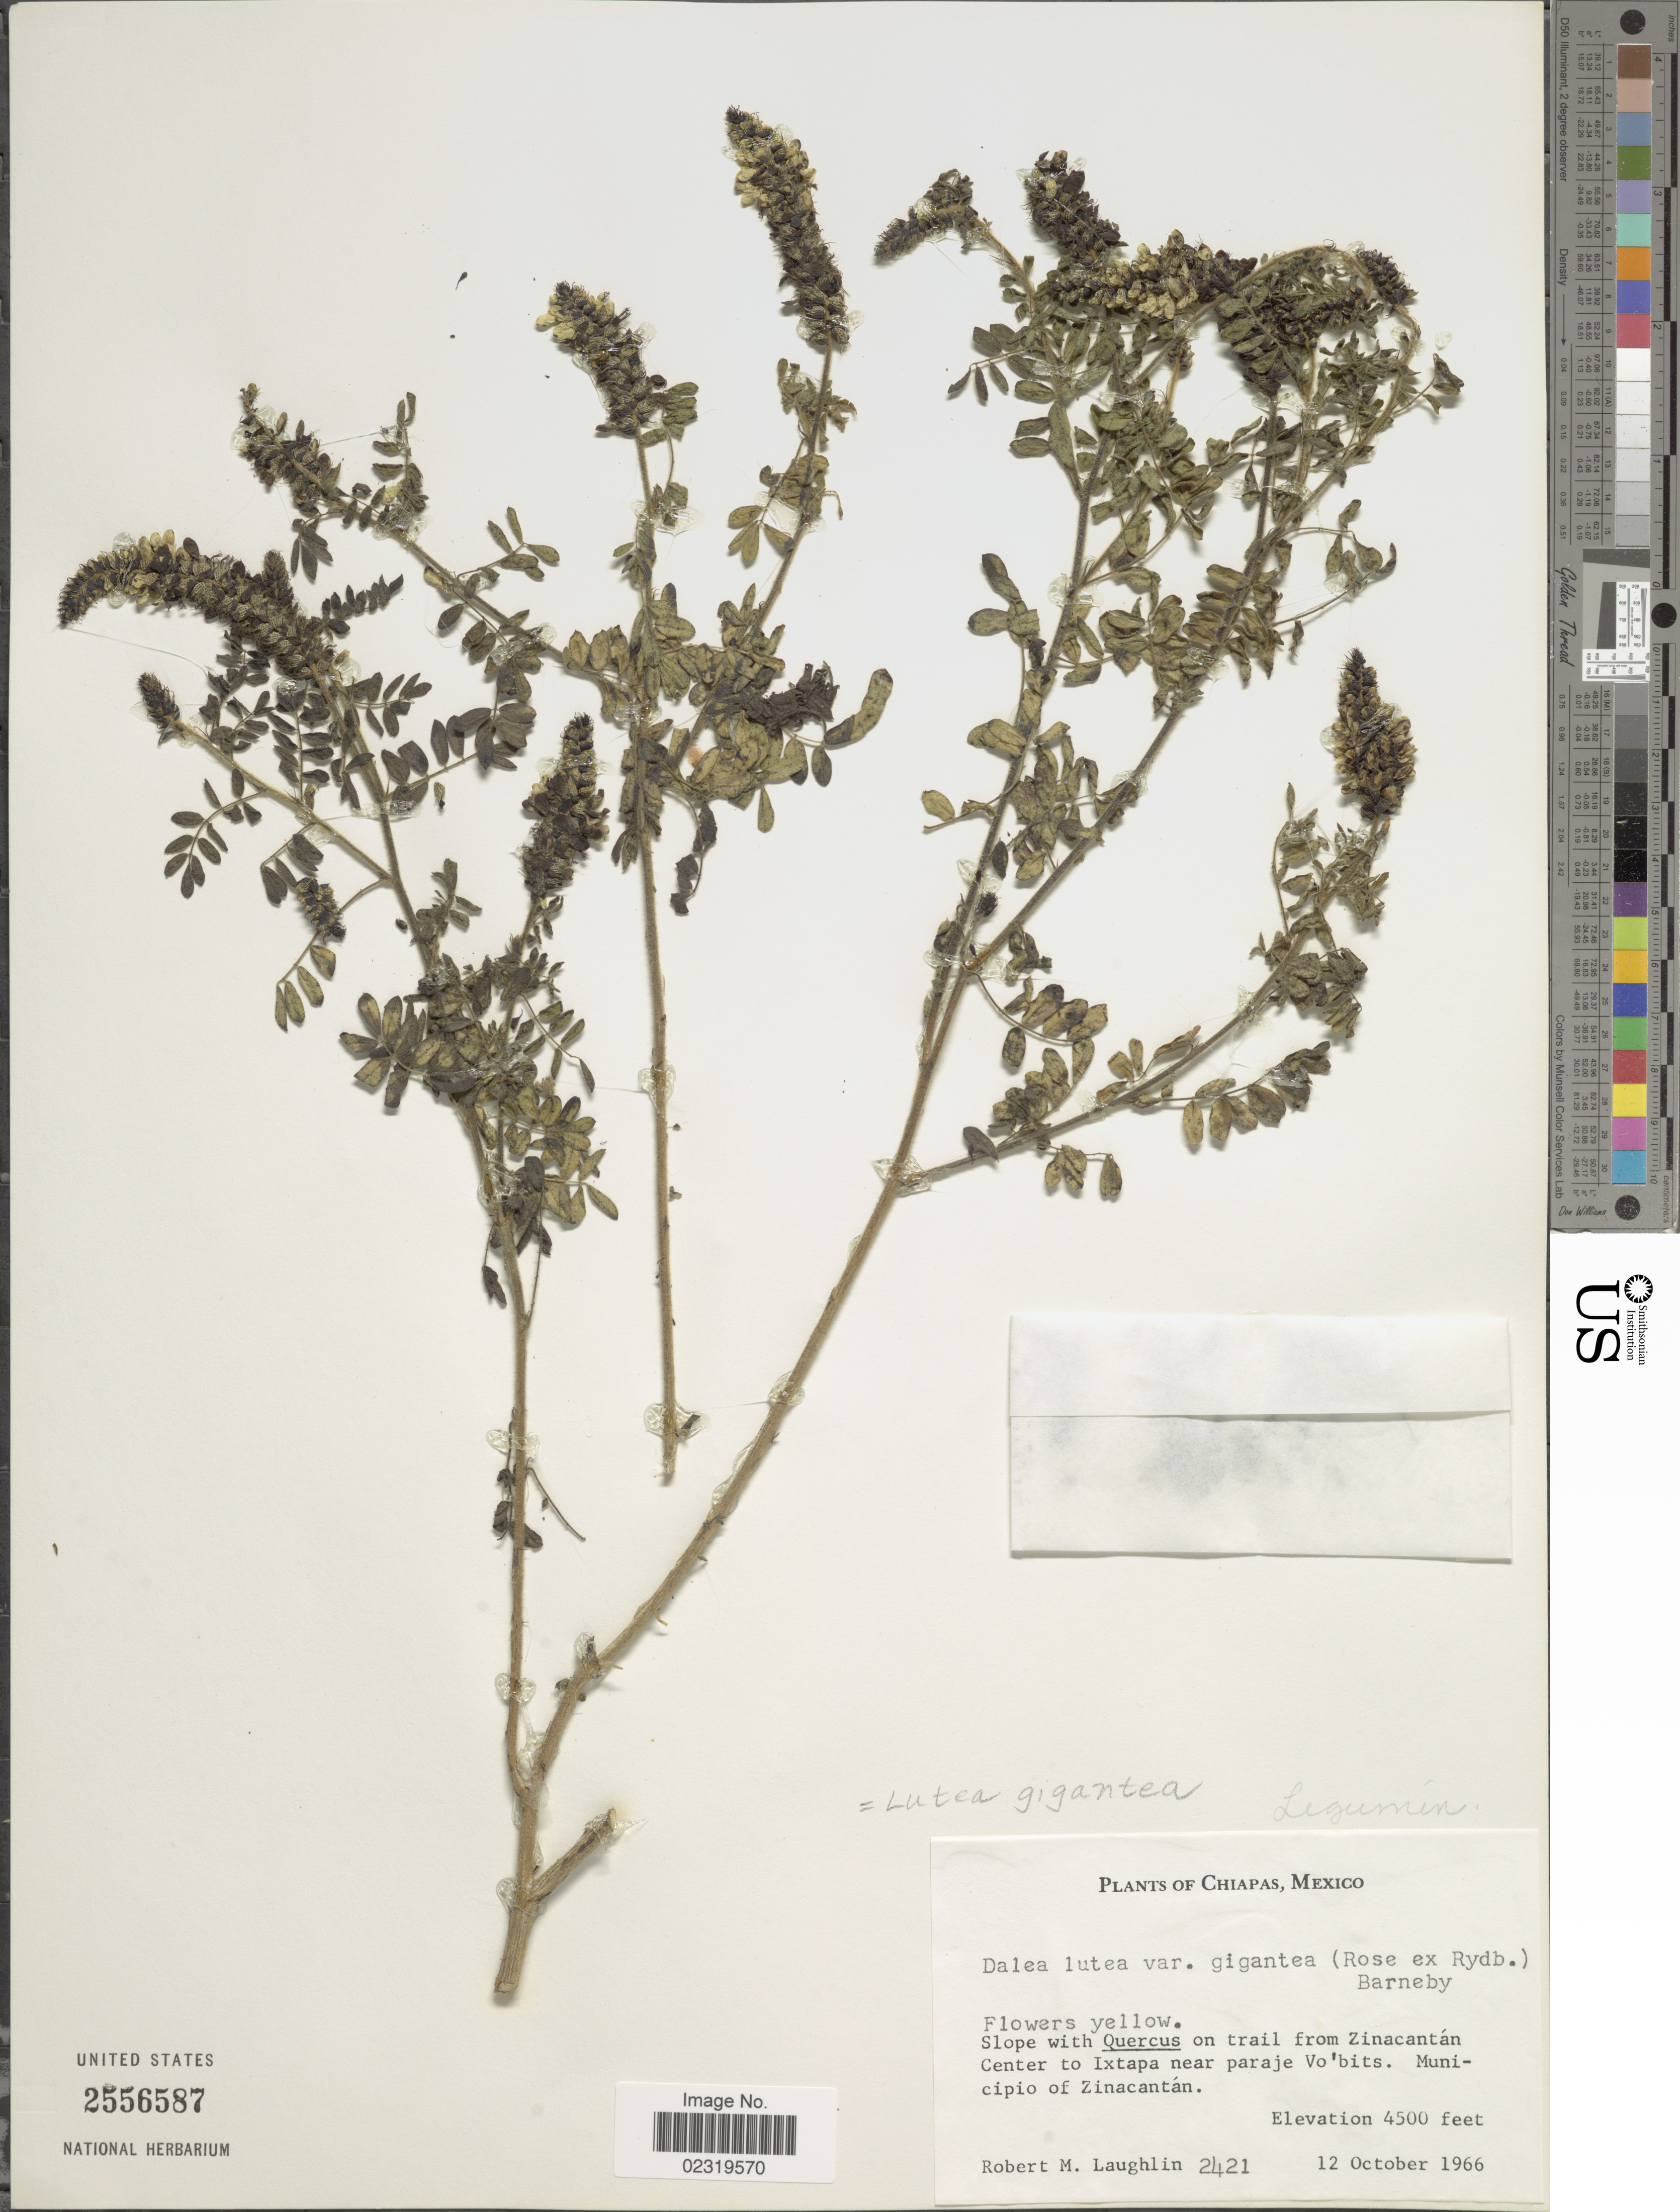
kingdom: Plantae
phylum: Tracheophyta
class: Magnoliopsida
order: Fabales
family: Fabaceae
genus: Dalea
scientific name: Dalea lutea var. gigantea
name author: (Rose) Barneby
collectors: R. M. Laughlin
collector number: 2421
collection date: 1966-10-12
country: Mexico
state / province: Chiapas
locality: Slope with Quercus on trail fromn Zinacantán Center to Ixtapa near paraje Vo'bits. Municipio of Zinacantán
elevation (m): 1372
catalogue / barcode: US 2556587